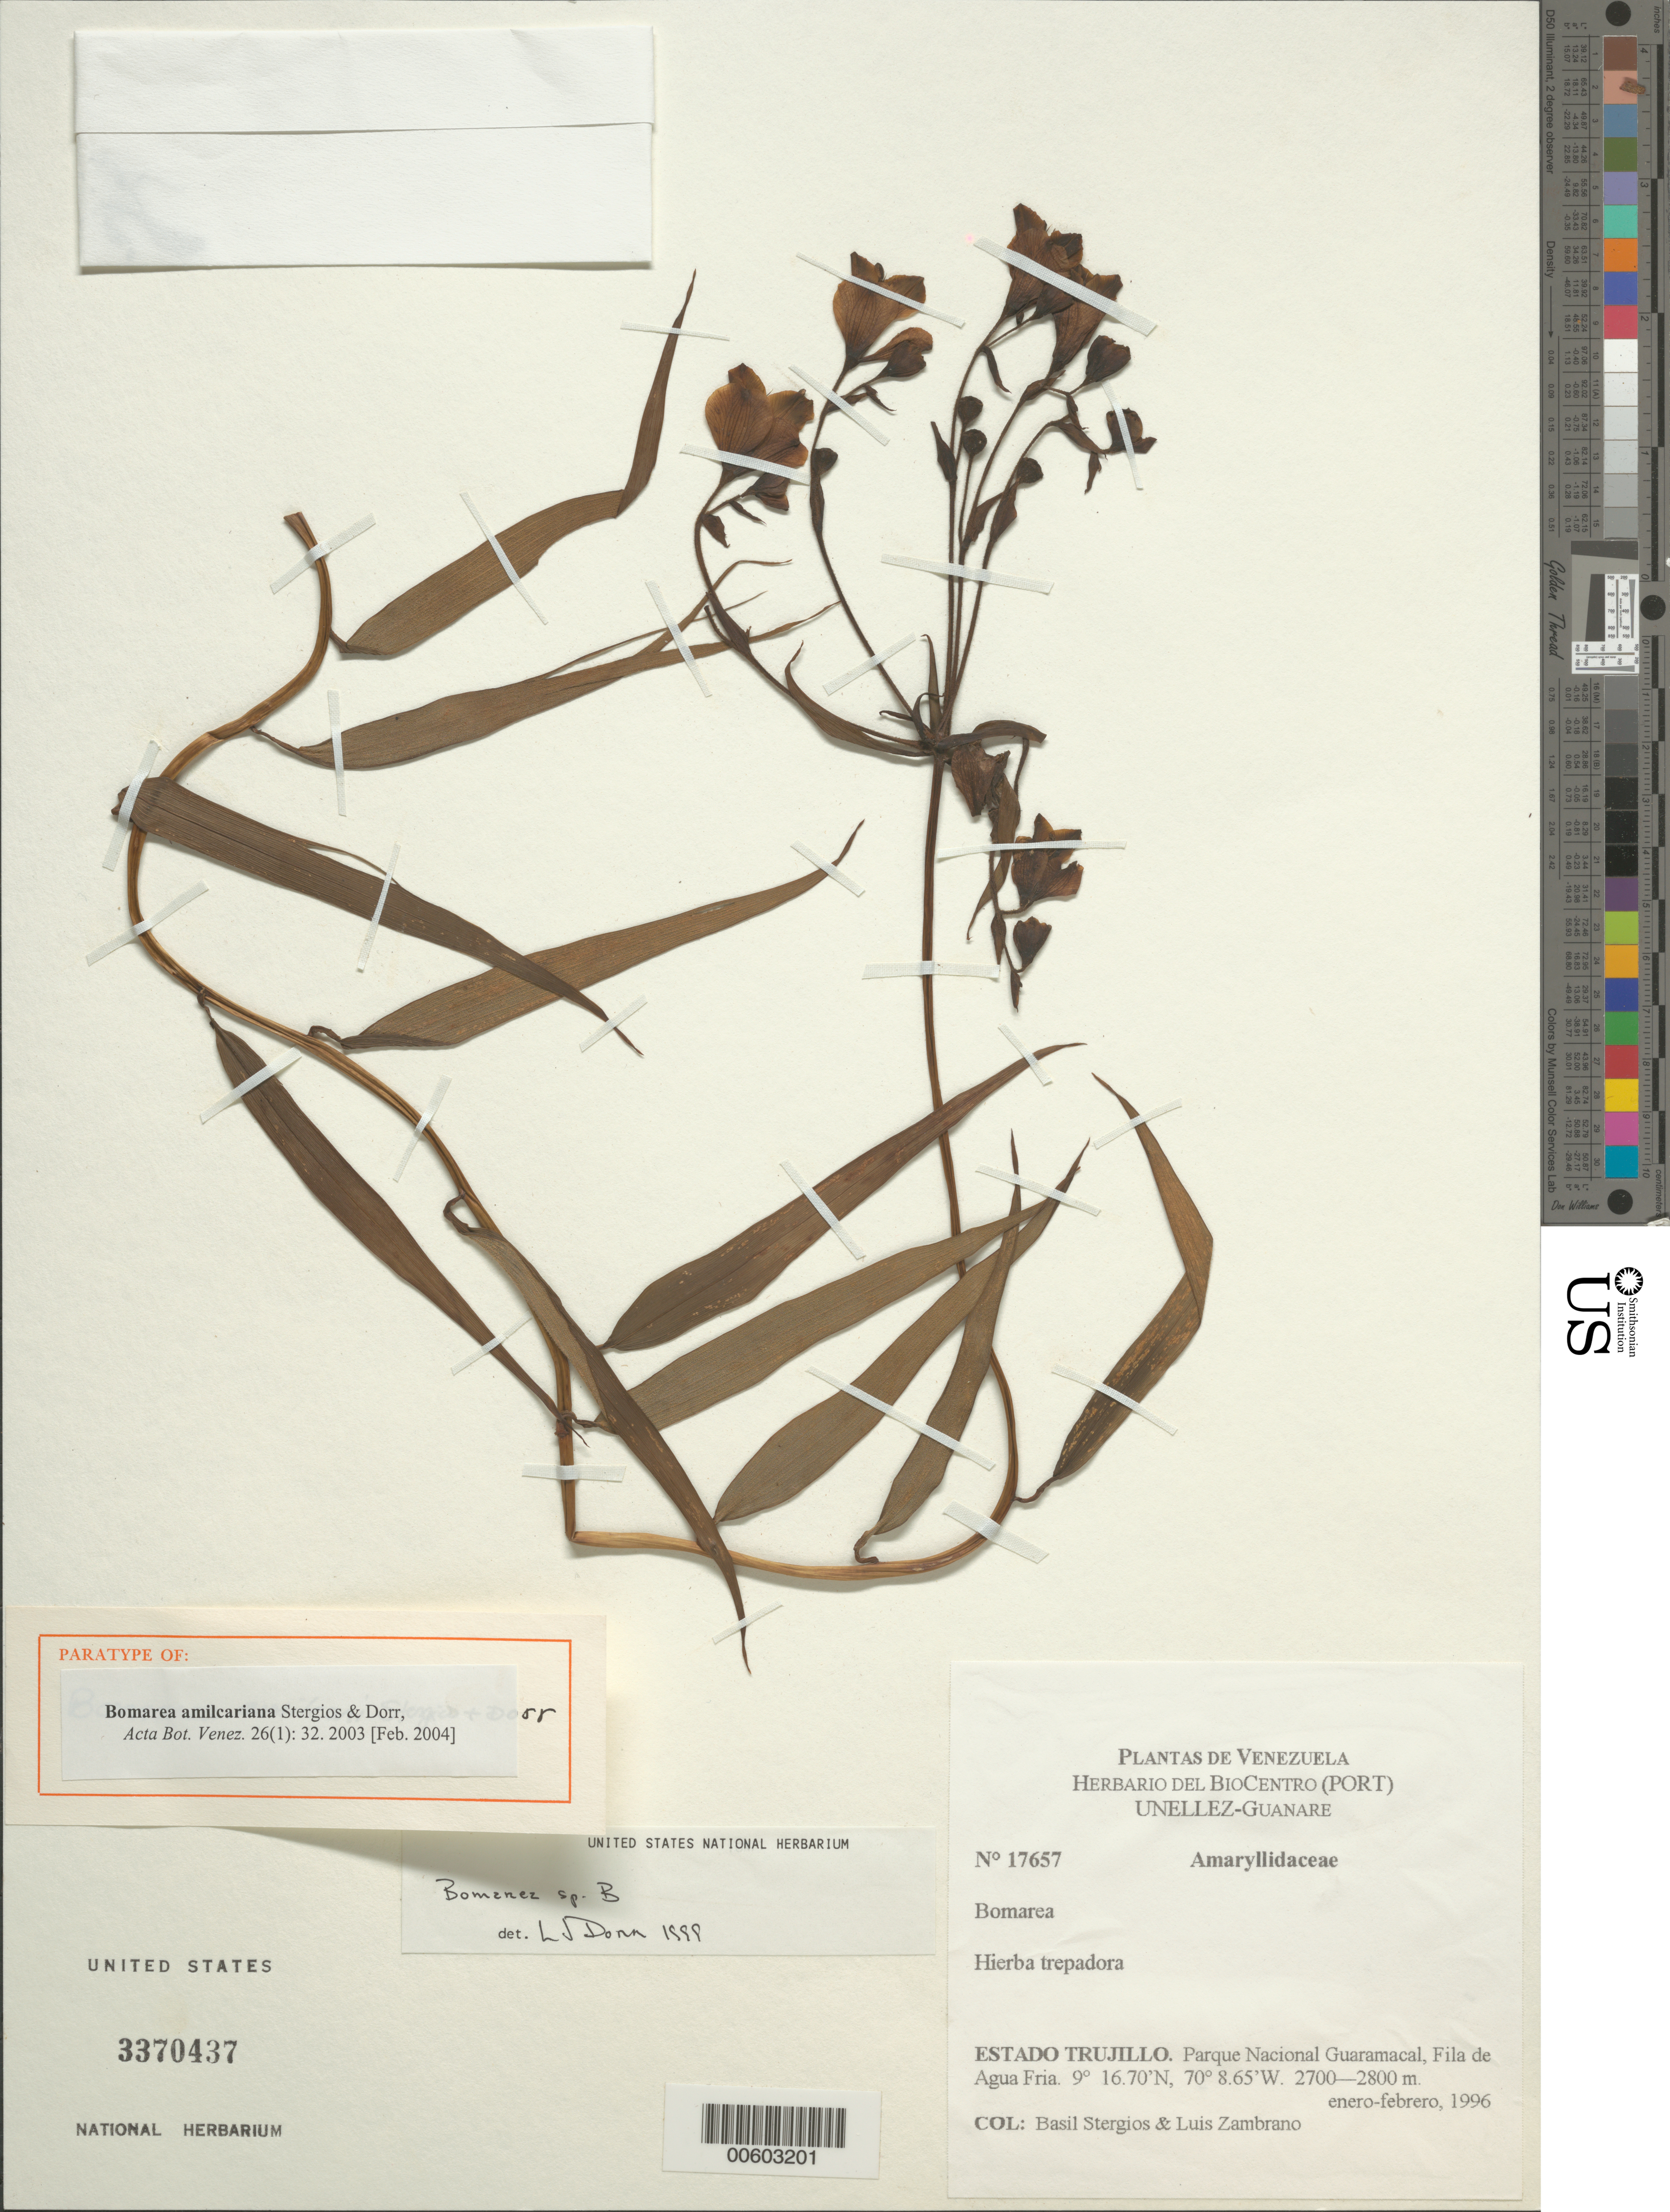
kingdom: Plantae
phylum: Tracheophyta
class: Liliopsida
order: Liliales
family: Alstroemeriaceae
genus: Bomarea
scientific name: Bomarea amilcariana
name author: Stergios & Dorr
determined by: Dorr, L. J., (BOT), Smithsonian Institution - National Museum of Natural History (UNITED STATES)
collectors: B. G. Stergios & L. Zambrano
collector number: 17657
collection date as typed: Jan 1996 to -- Feb 1996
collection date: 1996-01/1996-02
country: Venezuela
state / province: Trujillo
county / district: Boconó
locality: Parque Nacional Guaramacal, Fila de Agua Fria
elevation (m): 2700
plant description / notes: GB, PORT, US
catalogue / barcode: US 3370437